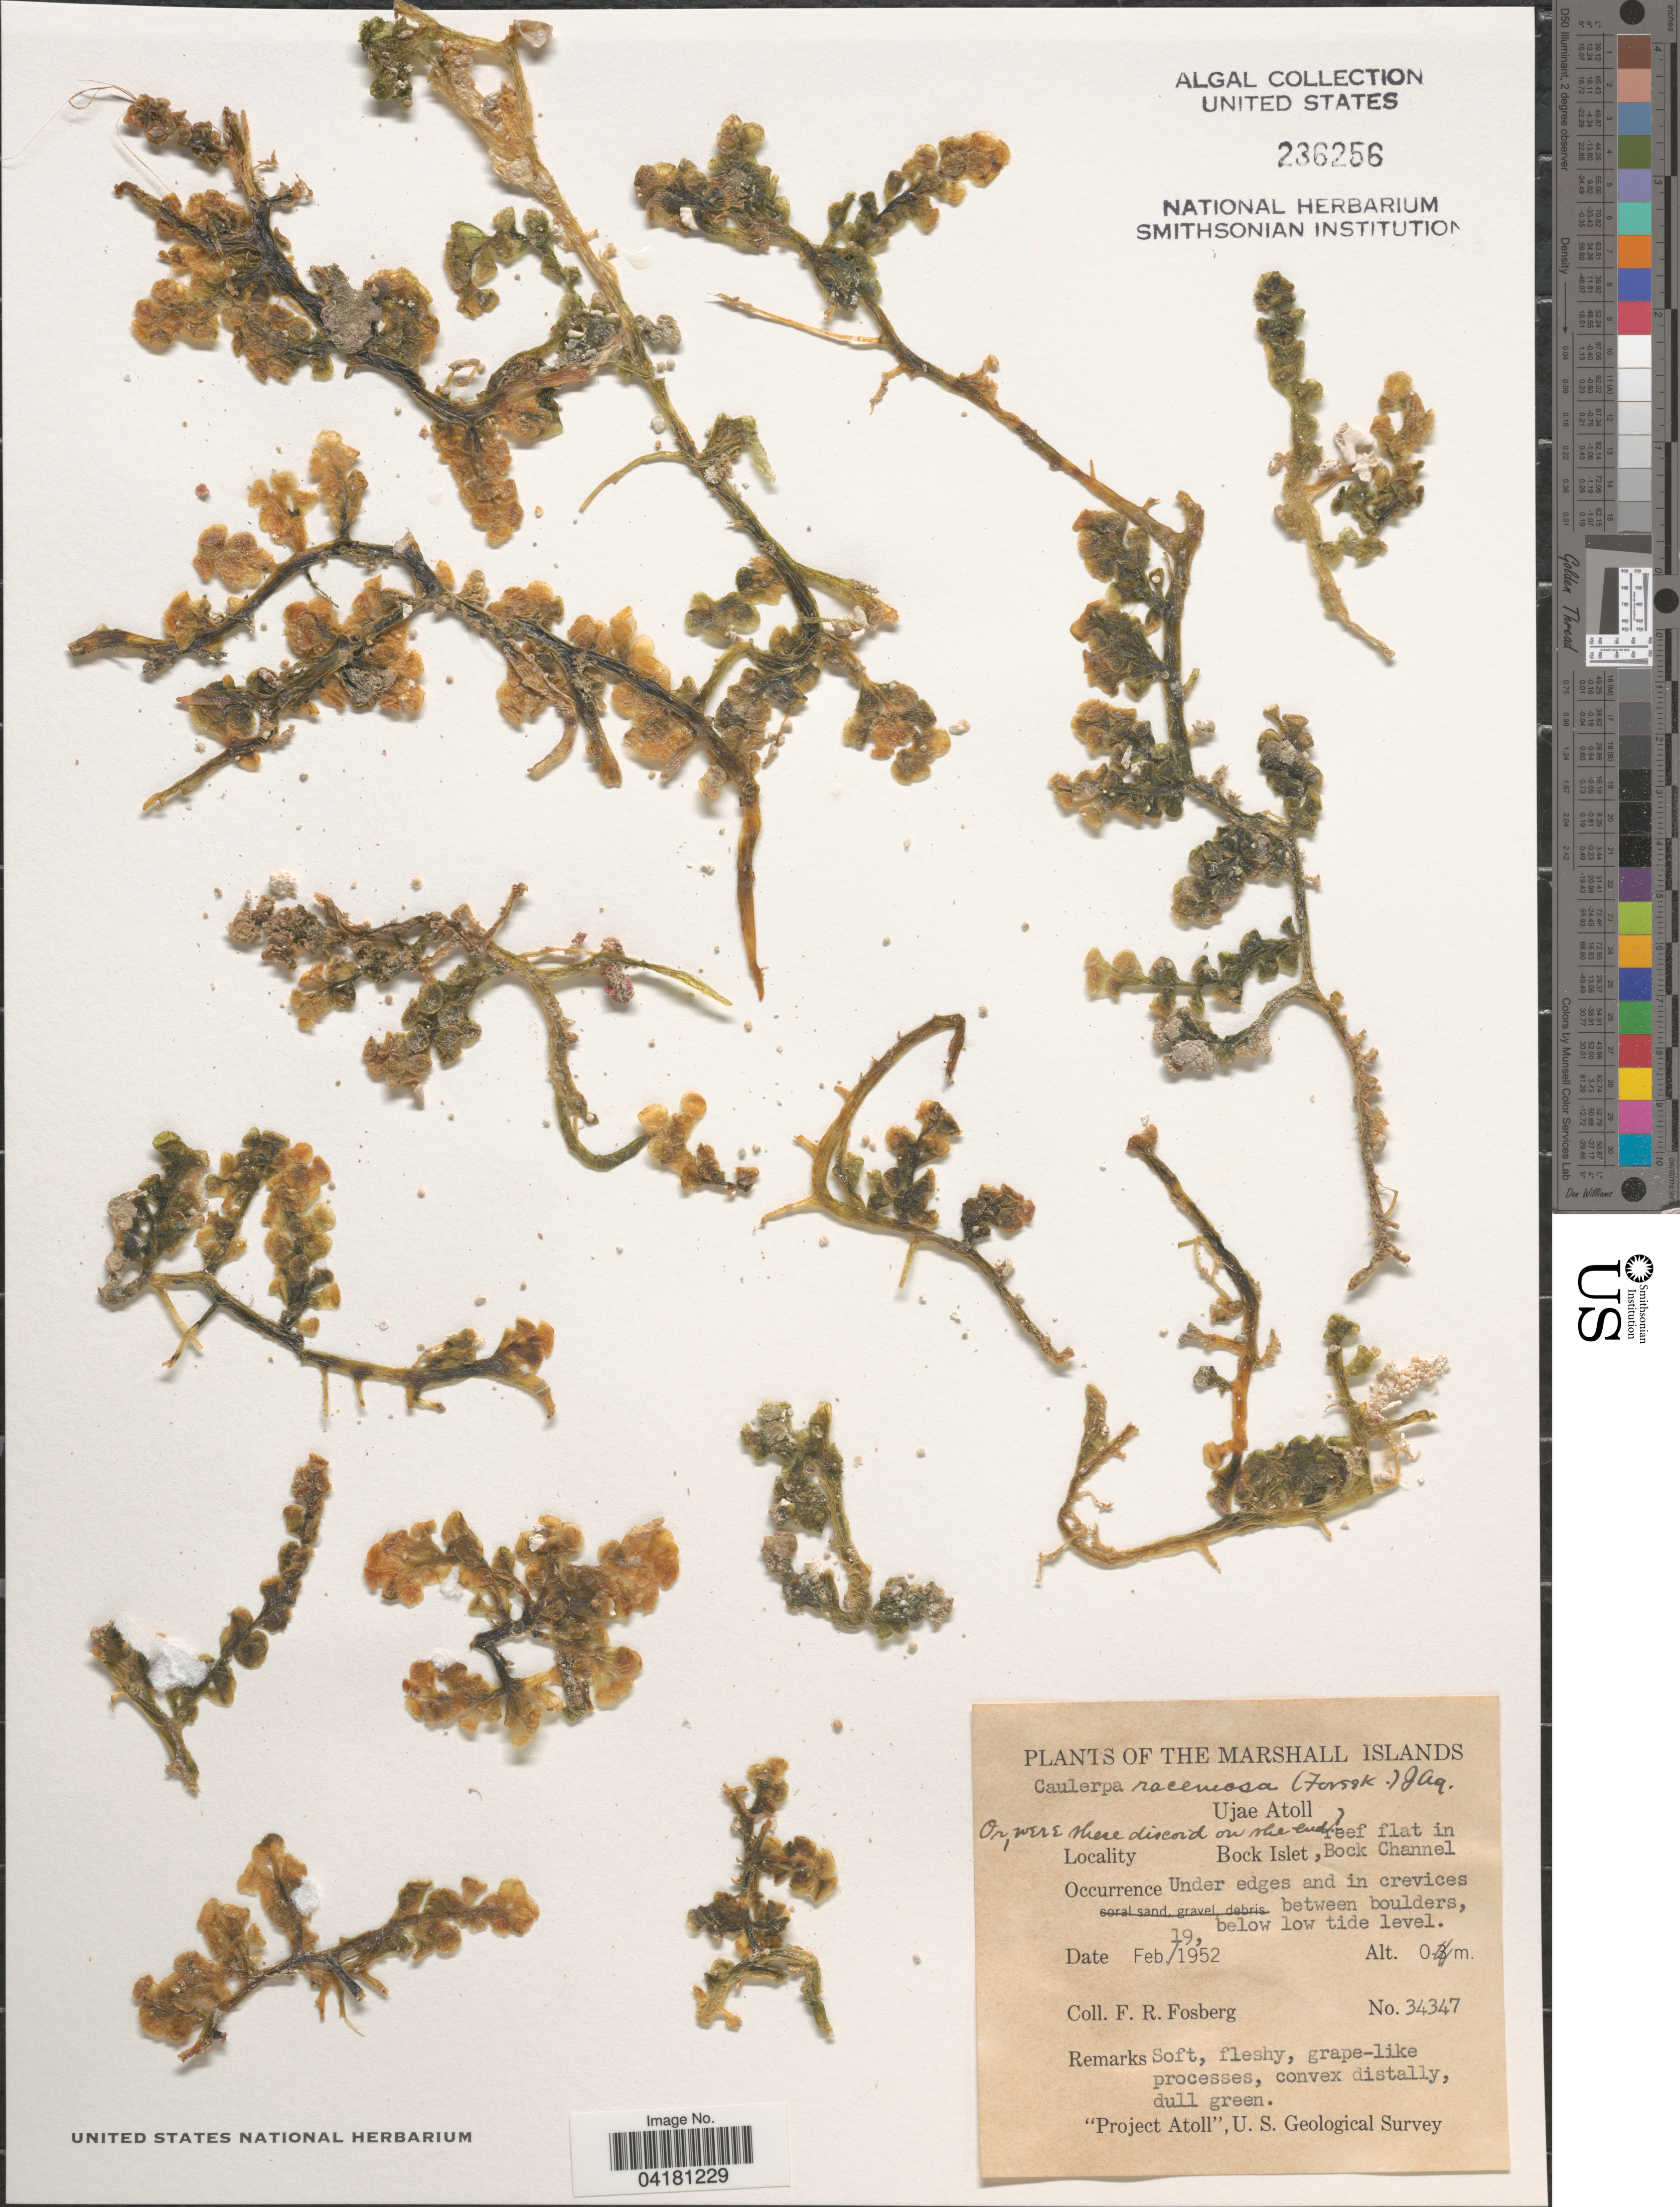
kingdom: Plantae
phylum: Chlorophyta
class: Ulvophyceae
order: Bryopsidales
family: Caulerpaceae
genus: Caulerpa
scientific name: Caulerpa racemosa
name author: (Forssk.) J. Agardh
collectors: F. R. Fosberg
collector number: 34347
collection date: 1952-02-19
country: Marshall Islands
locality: Ujae Atoll. Bock Islet, reef flat in Bock Channel. "Project Atoll", U. S. Geological Survey.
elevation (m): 0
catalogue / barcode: US 236256